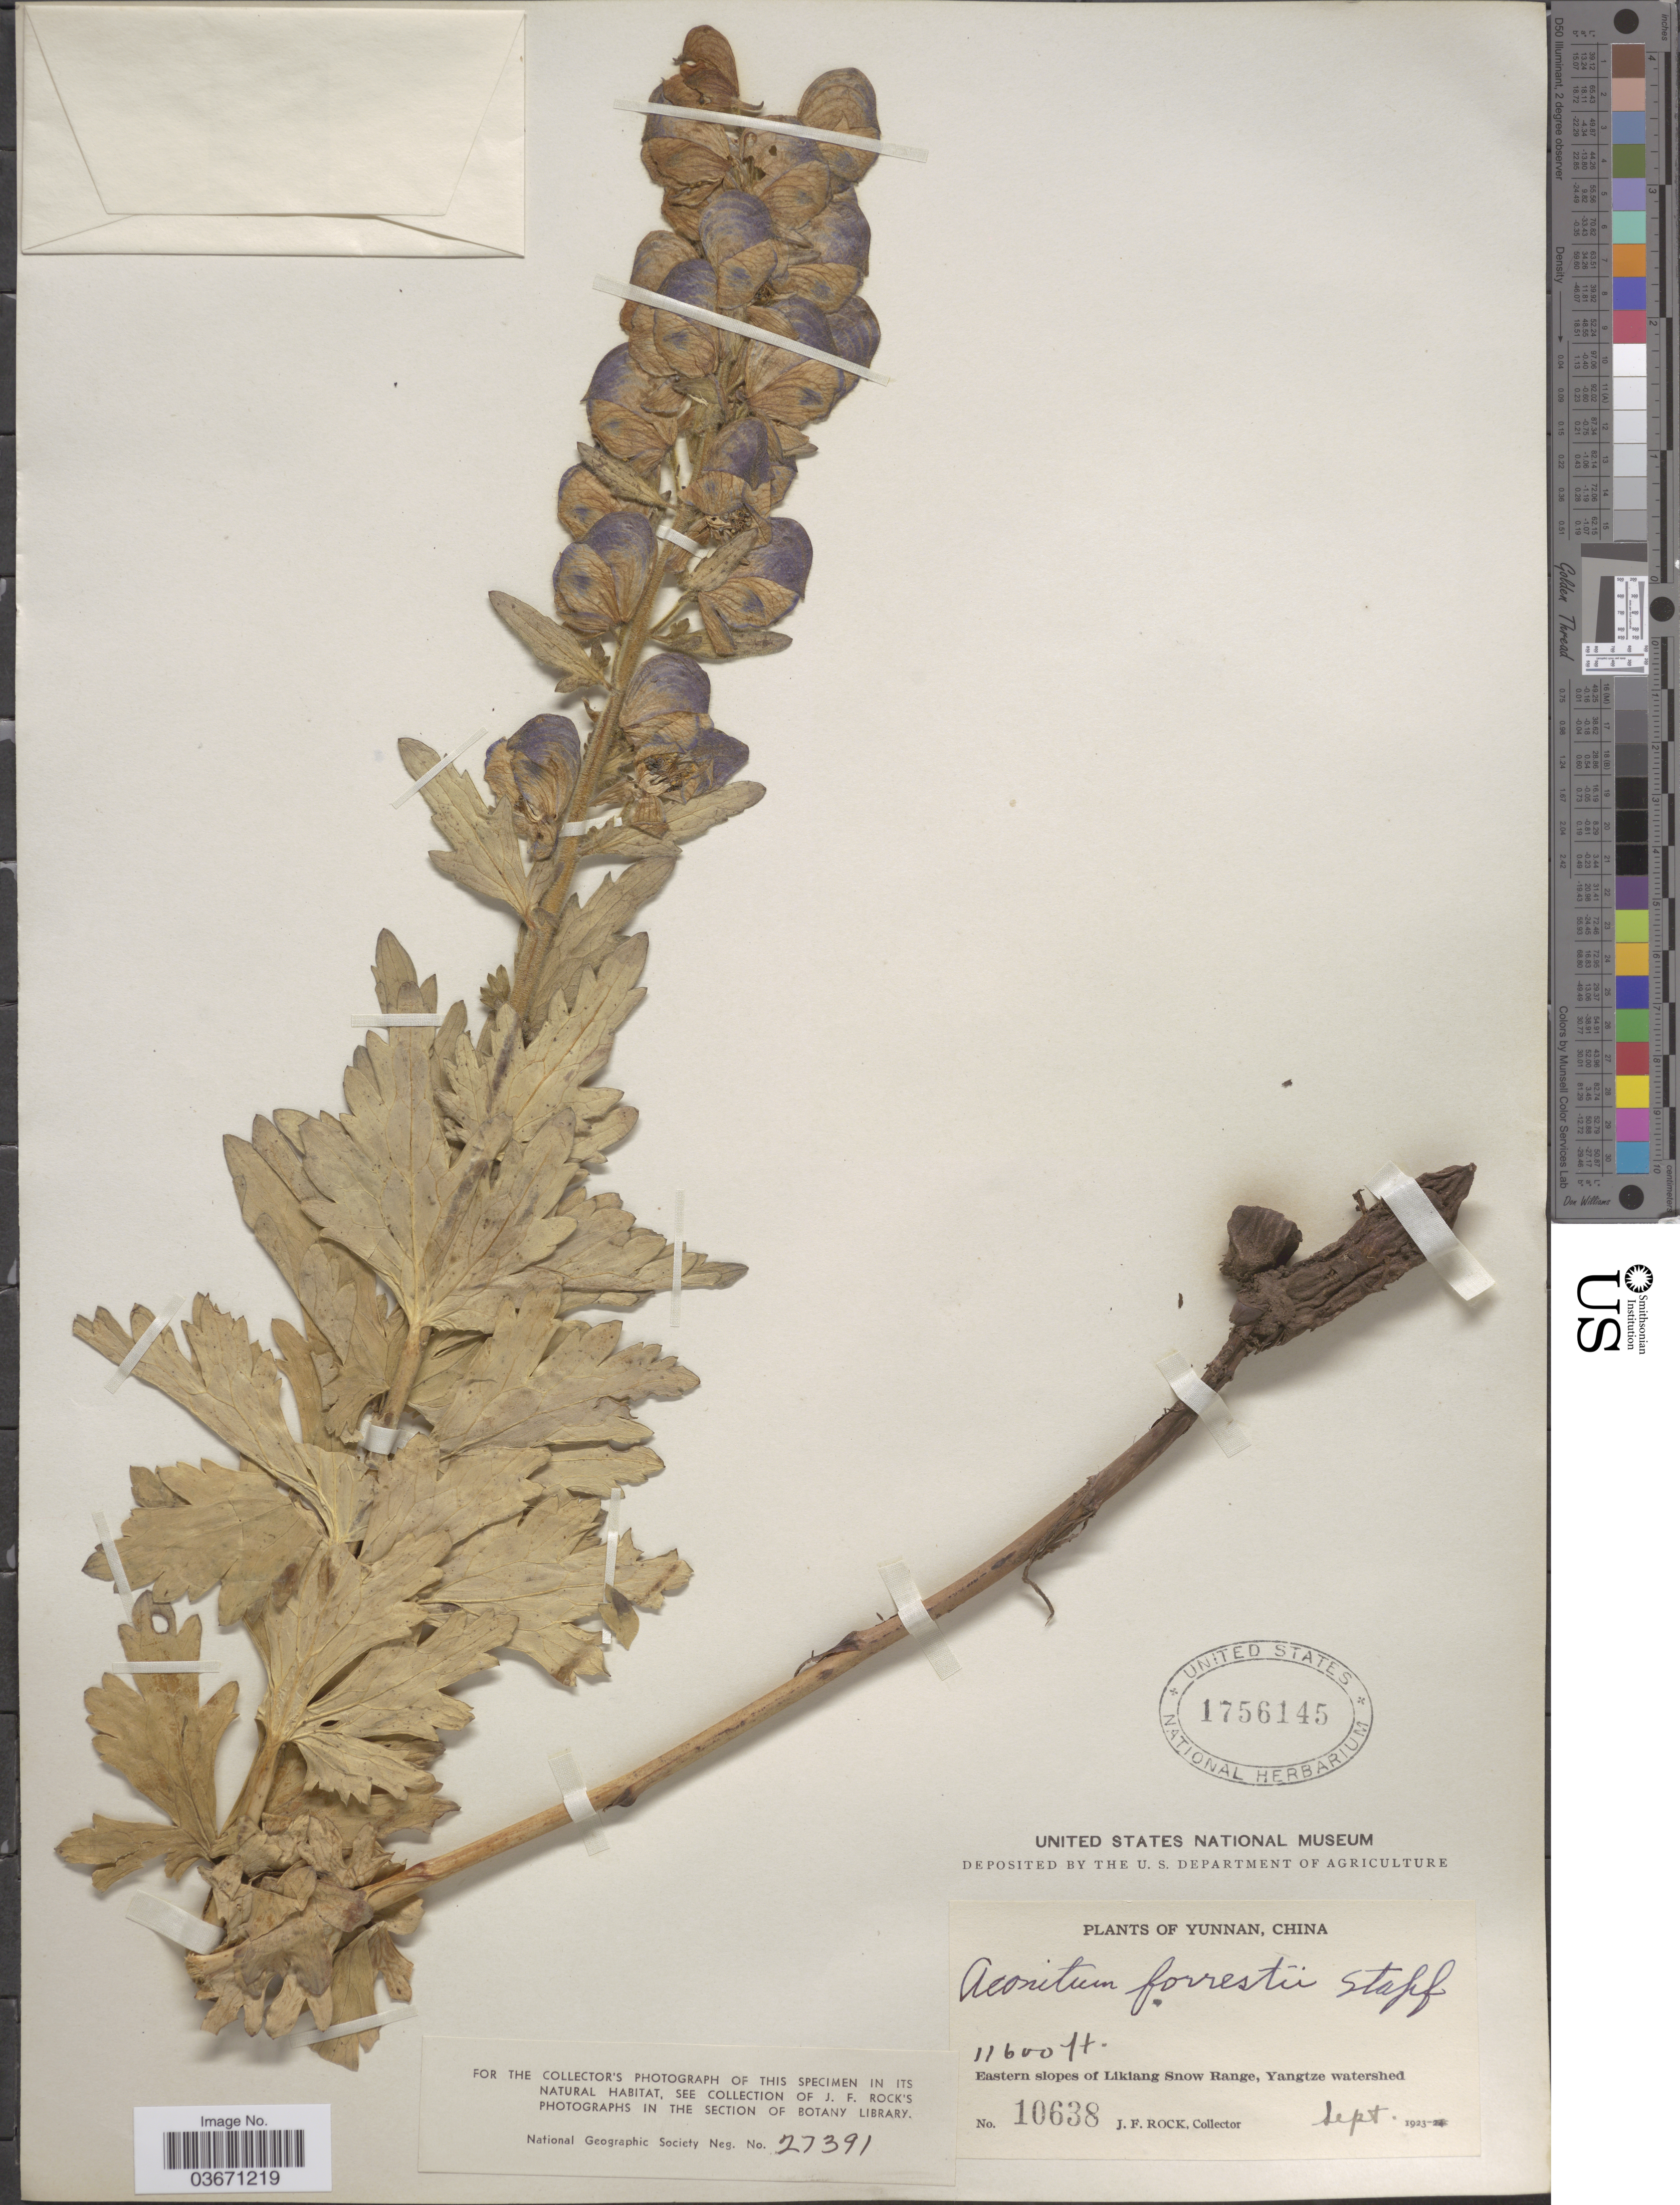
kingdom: Plantae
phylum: Tracheophyta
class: Magnoliopsida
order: Ranunculales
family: Ranunculaceae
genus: Aconitum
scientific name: Aconitum forrestii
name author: Stapf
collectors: J. Rock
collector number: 10638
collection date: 1923-09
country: China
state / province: Yunnan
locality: Eastern slopes of Likiang Snow Range, Yangtze watershed.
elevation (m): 3536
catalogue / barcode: US 1756145